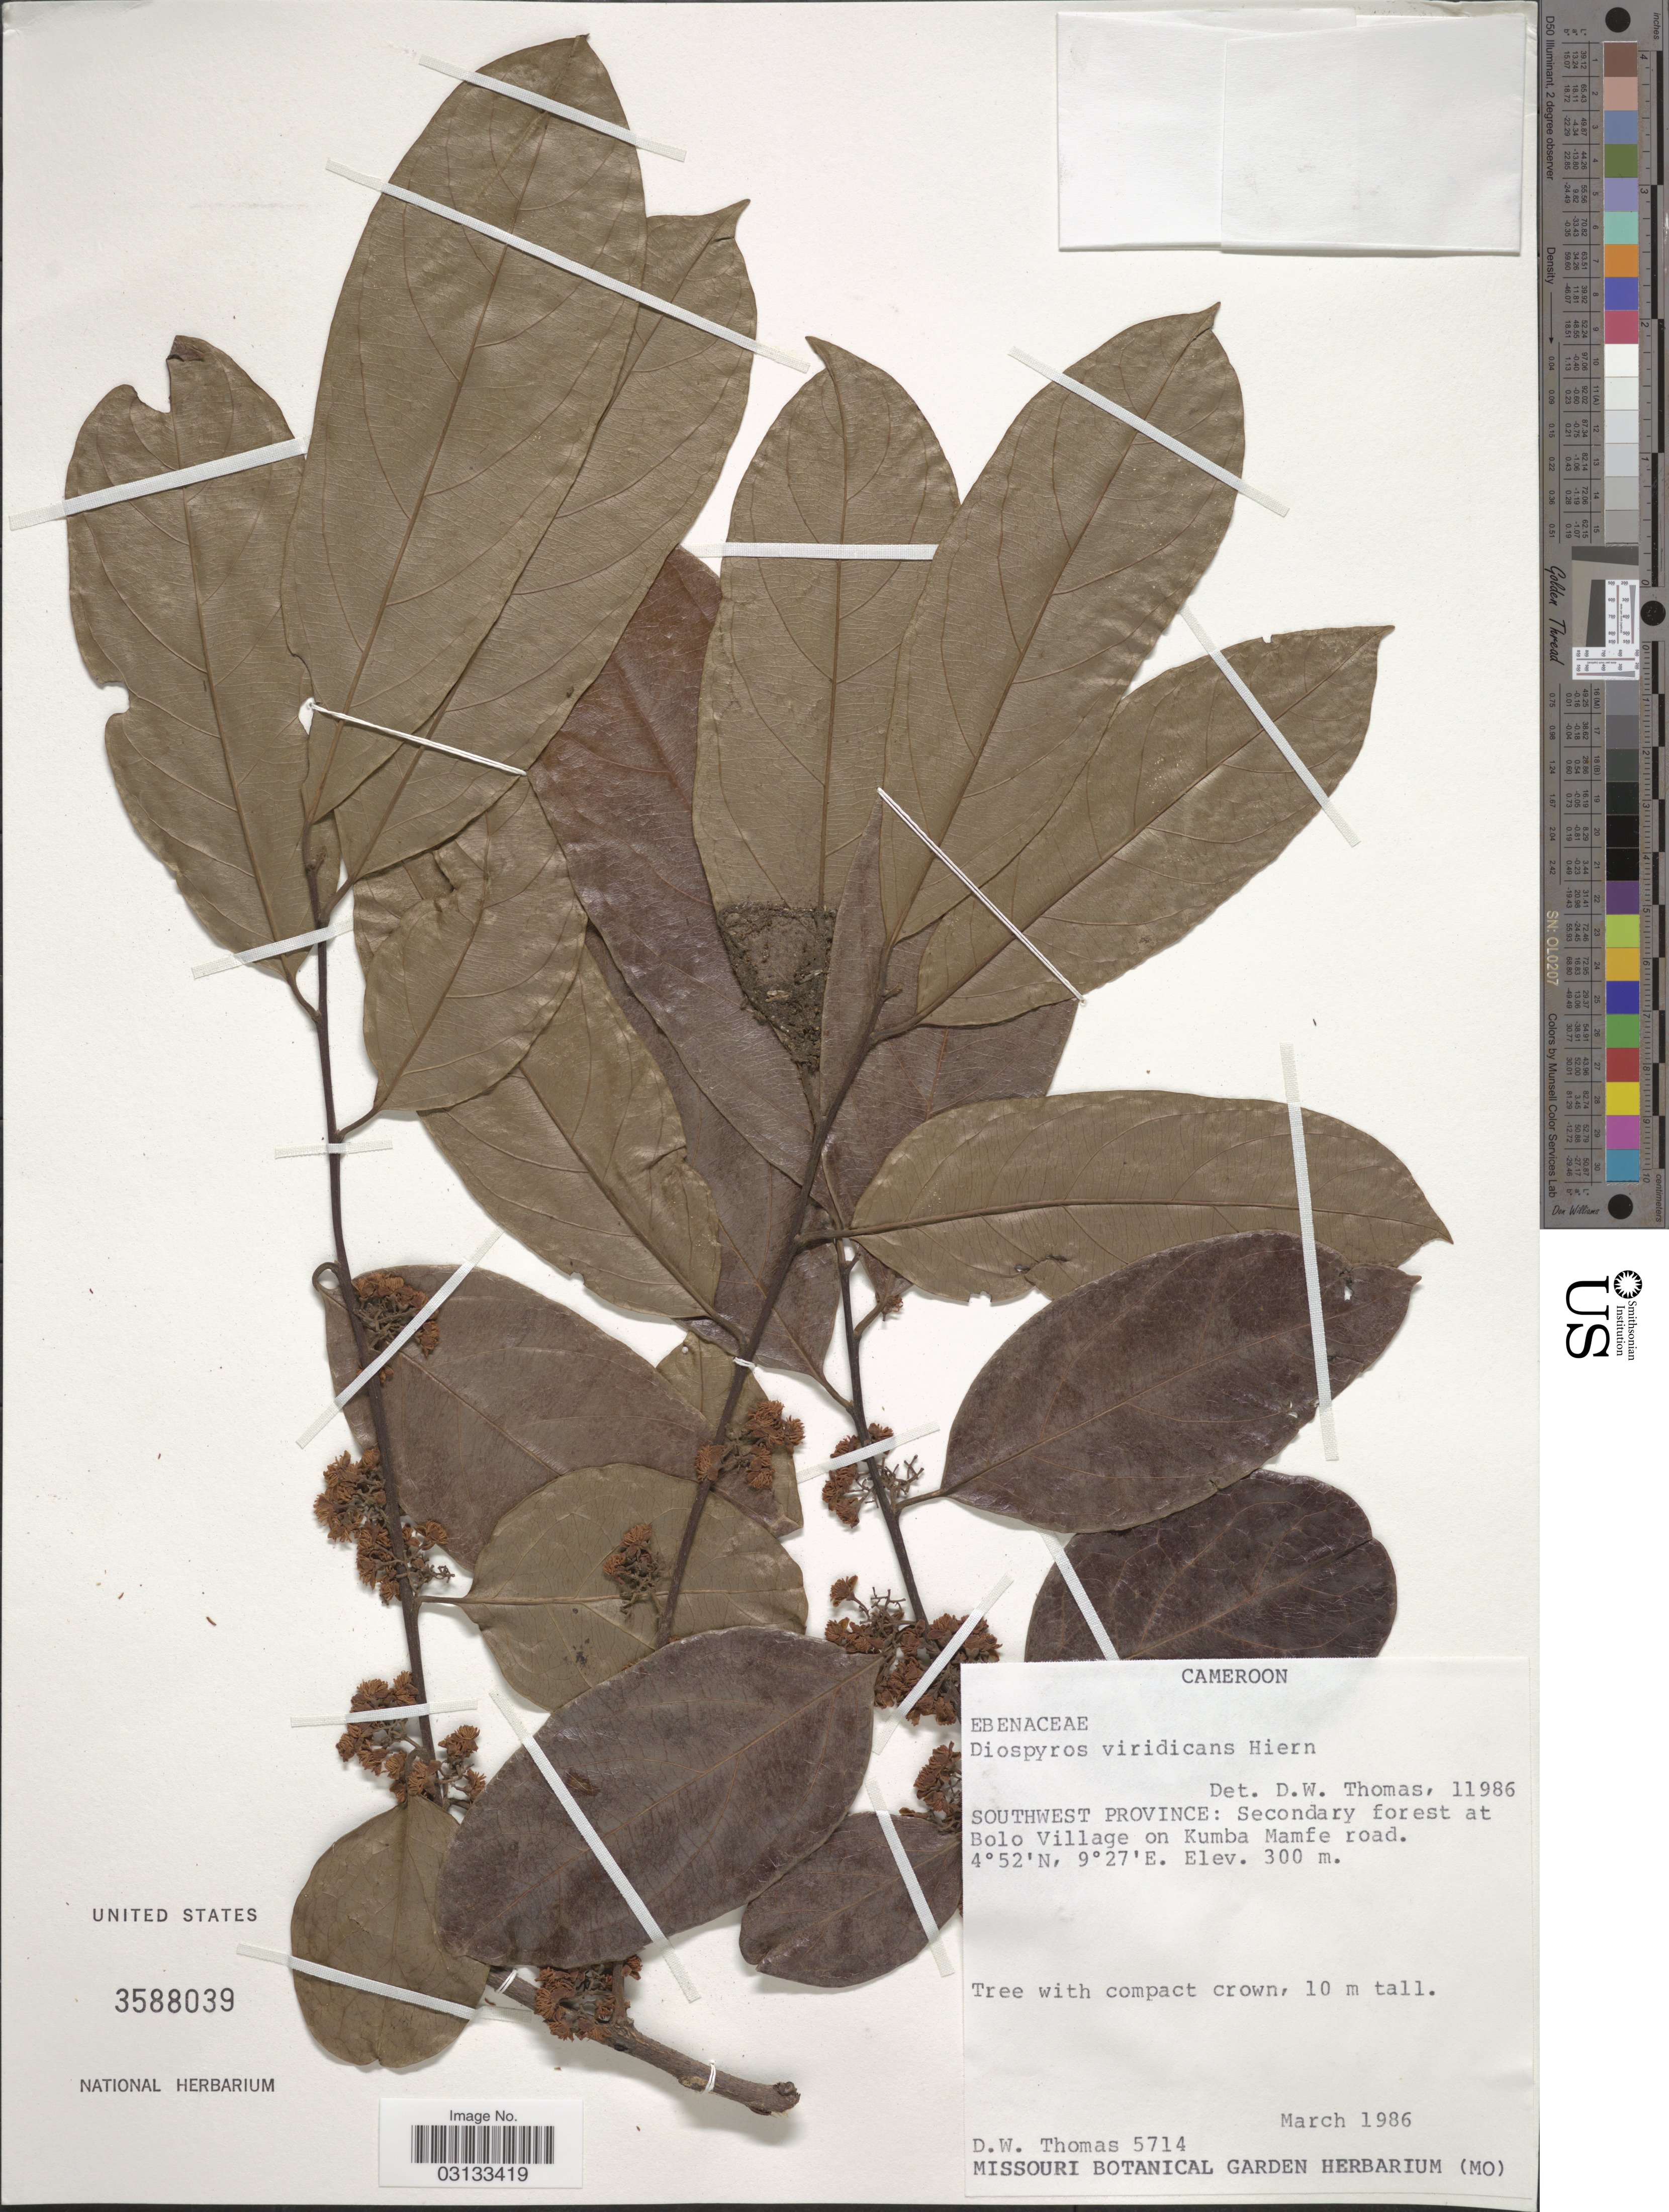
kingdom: Plantae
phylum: Tracheophyta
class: Magnoliopsida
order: Ericales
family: Ebenaceae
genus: Diospyros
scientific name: Diospyros viridicans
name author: Hiern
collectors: D. W. Thomas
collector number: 5714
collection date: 1986-03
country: Cameroon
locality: Southwest Province: Secondary forest at Bolo Village on Kumba Mamfe road.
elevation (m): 300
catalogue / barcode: US 3588039